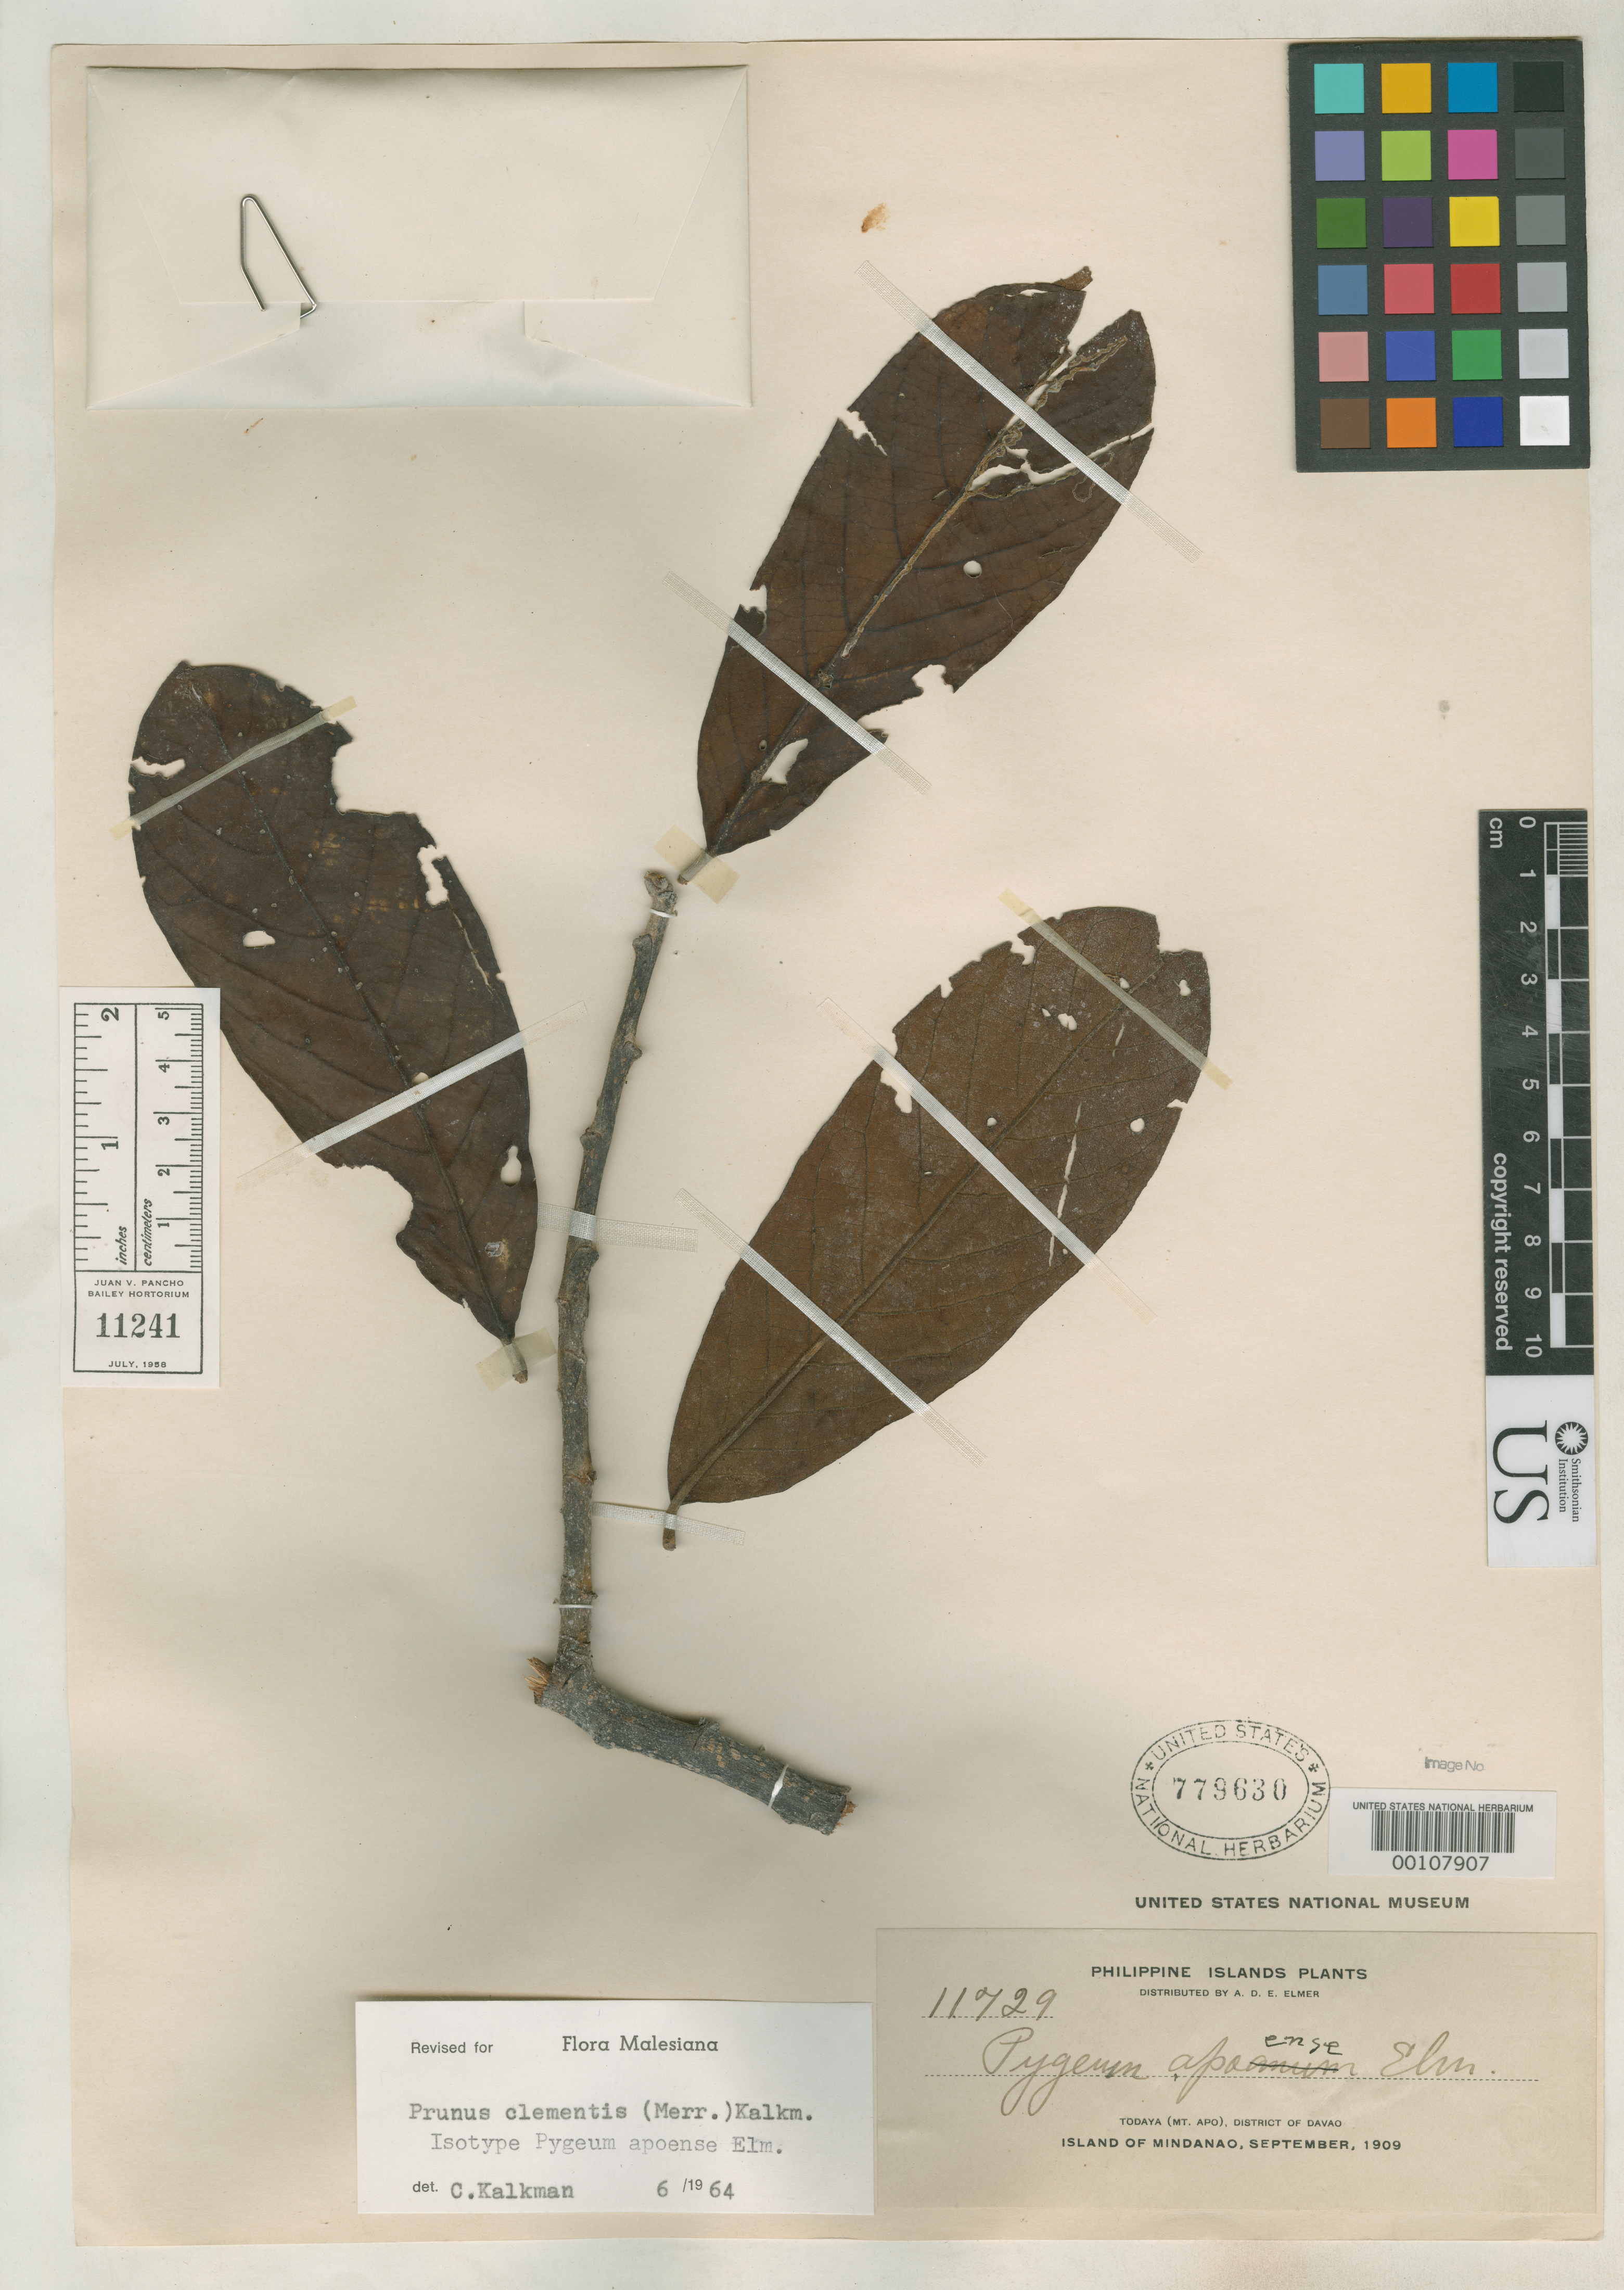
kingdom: Plantae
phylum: Tracheophyta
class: Magnoliopsida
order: Rosales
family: Rosaceae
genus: Pygeum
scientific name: Pygeum apoense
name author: Elmer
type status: Isotype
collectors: A. D. E. Elmer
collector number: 11729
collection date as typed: Sep 1909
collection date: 1909-09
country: Philippines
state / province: Davao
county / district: Davao del Sur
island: Mindanao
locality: Todaya, Mt. Apo.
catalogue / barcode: US 779630